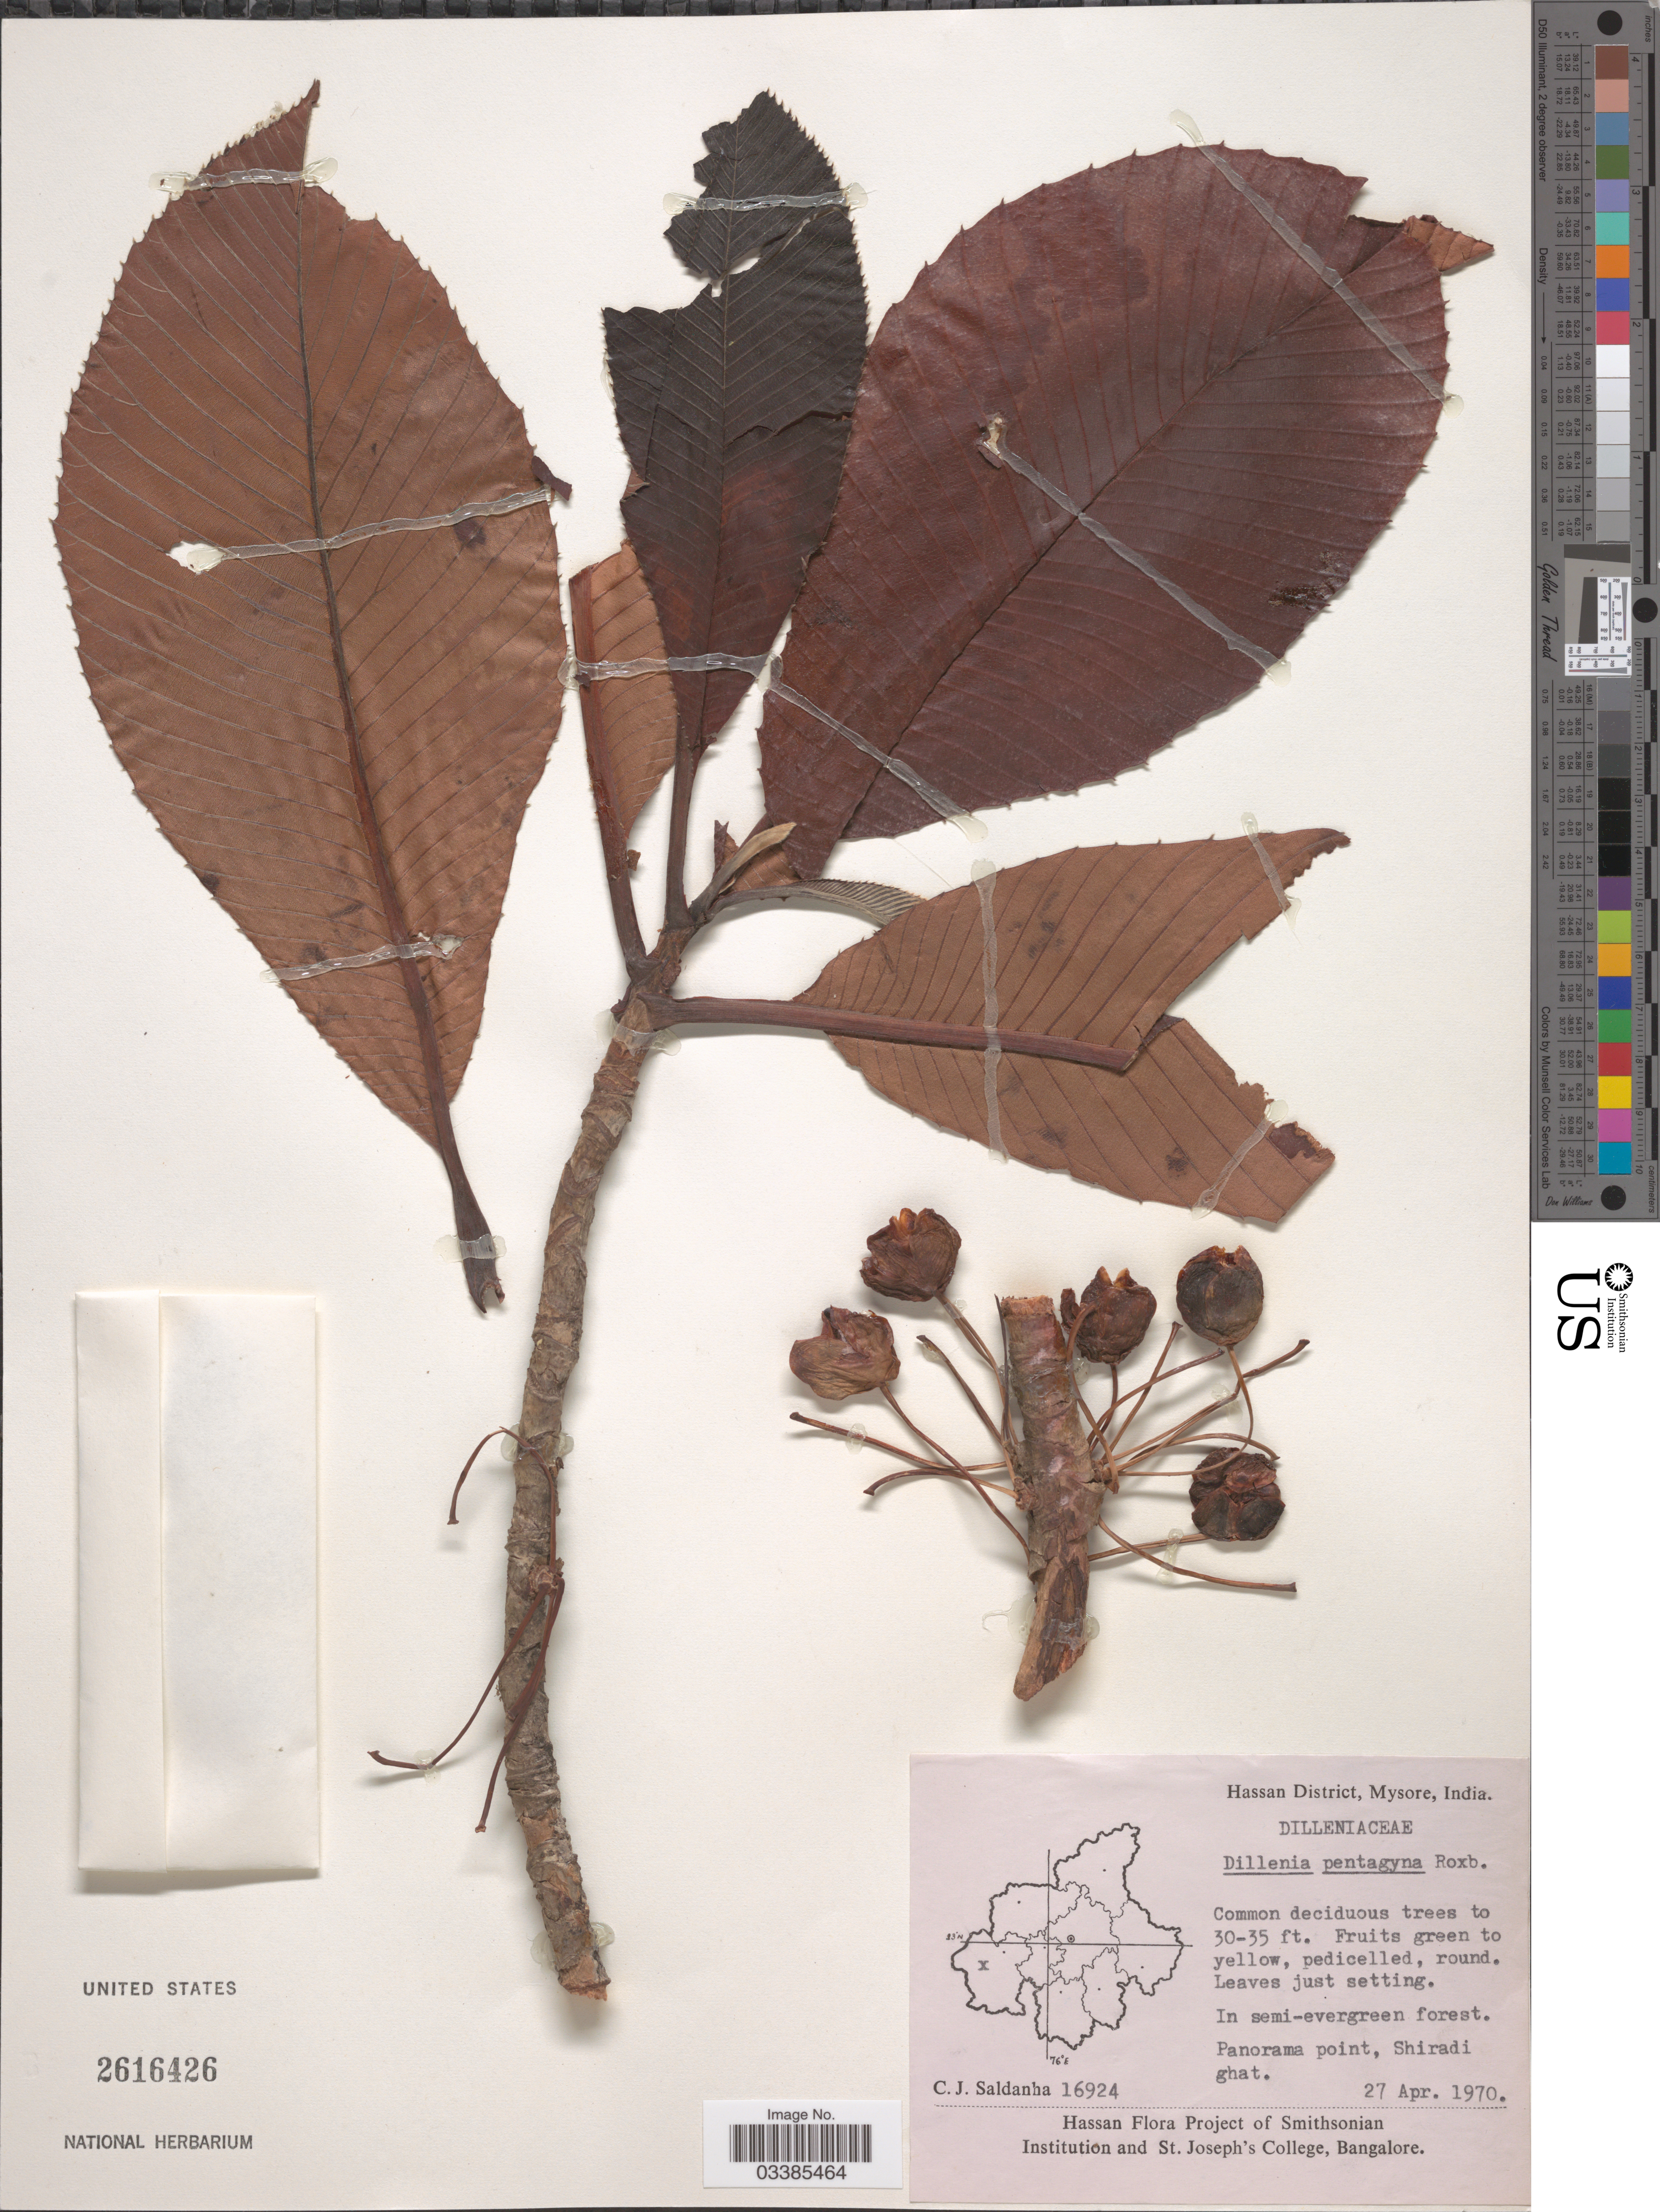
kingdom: Plantae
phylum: Tracheophyta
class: Magnoliopsida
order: Dilleniales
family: Dilleniaceae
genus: Dillenia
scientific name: Dillenia pentagyna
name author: Roxb.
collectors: C. J. Saldanha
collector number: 16924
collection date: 1970-04-27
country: India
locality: Hassan District, Mysore, Panorama point, Shiradi ghat.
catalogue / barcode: US 2616426